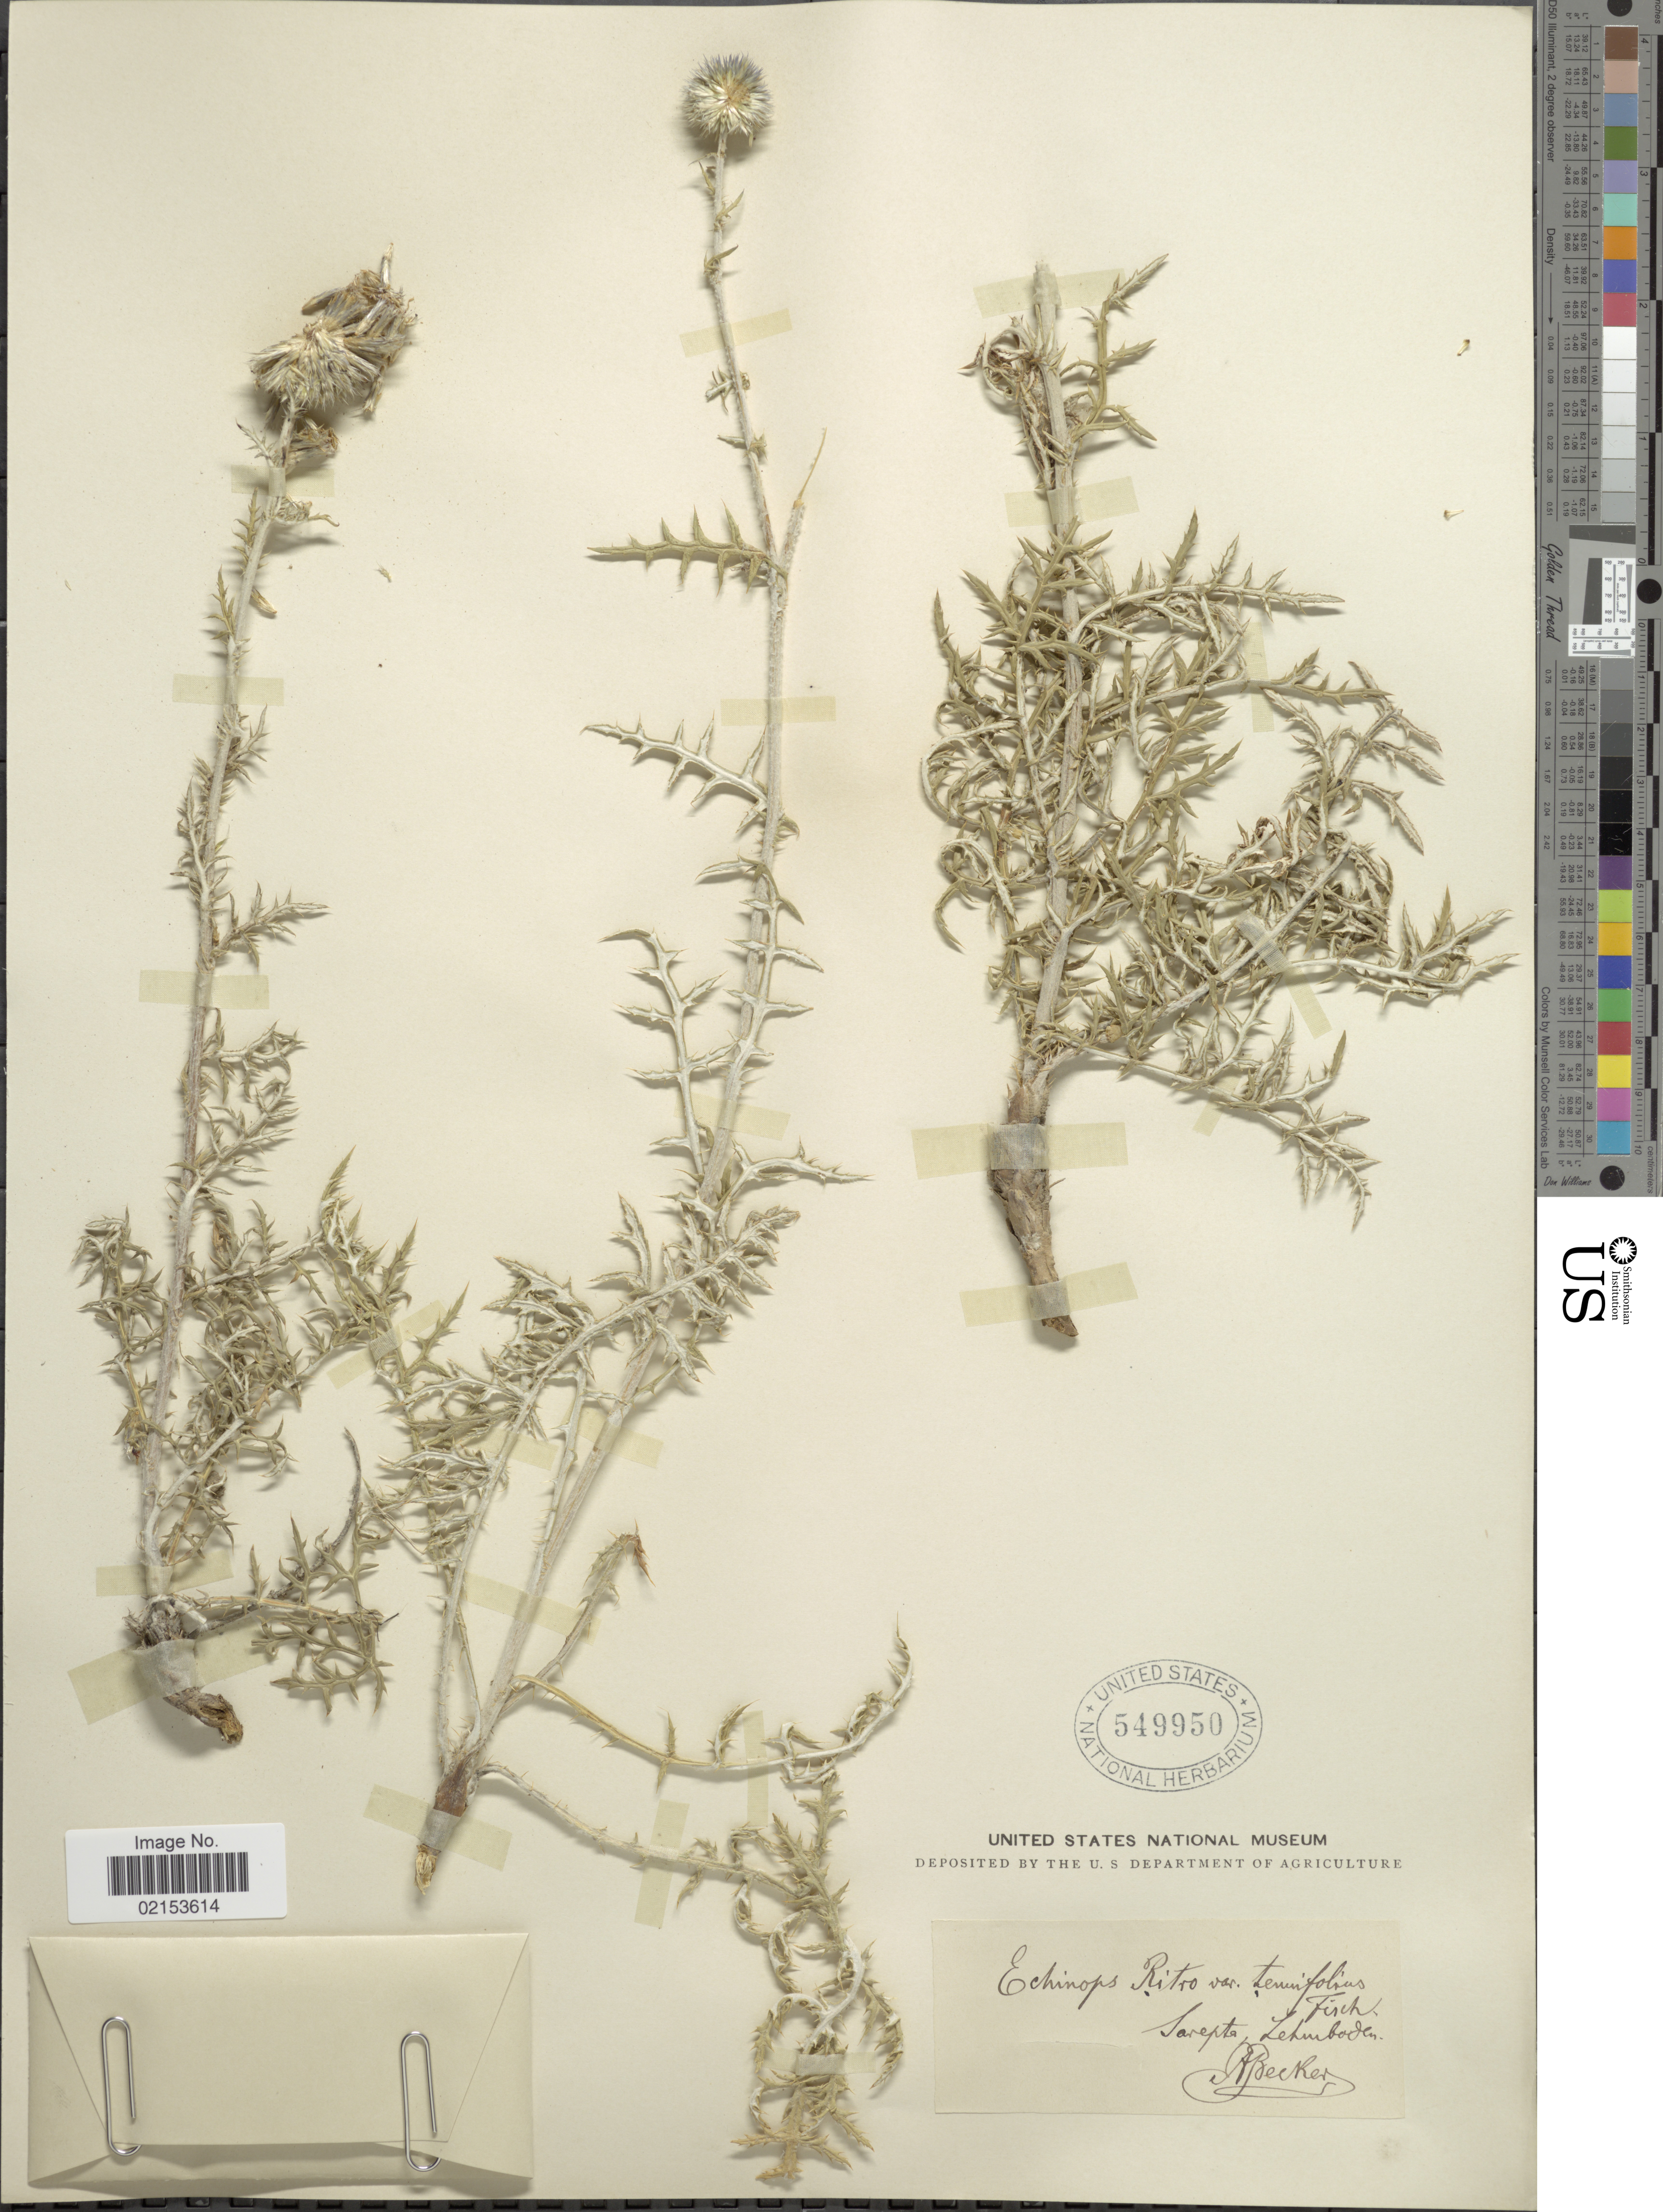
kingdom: Plantae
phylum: Tracheophyta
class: Magnoliopsida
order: Asterales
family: Asteraceae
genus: Echinops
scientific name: Echinops ritro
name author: L.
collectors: A. Becker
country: Russian Federation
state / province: Volgograd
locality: Sarepta, Lehmböden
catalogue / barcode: US 549950